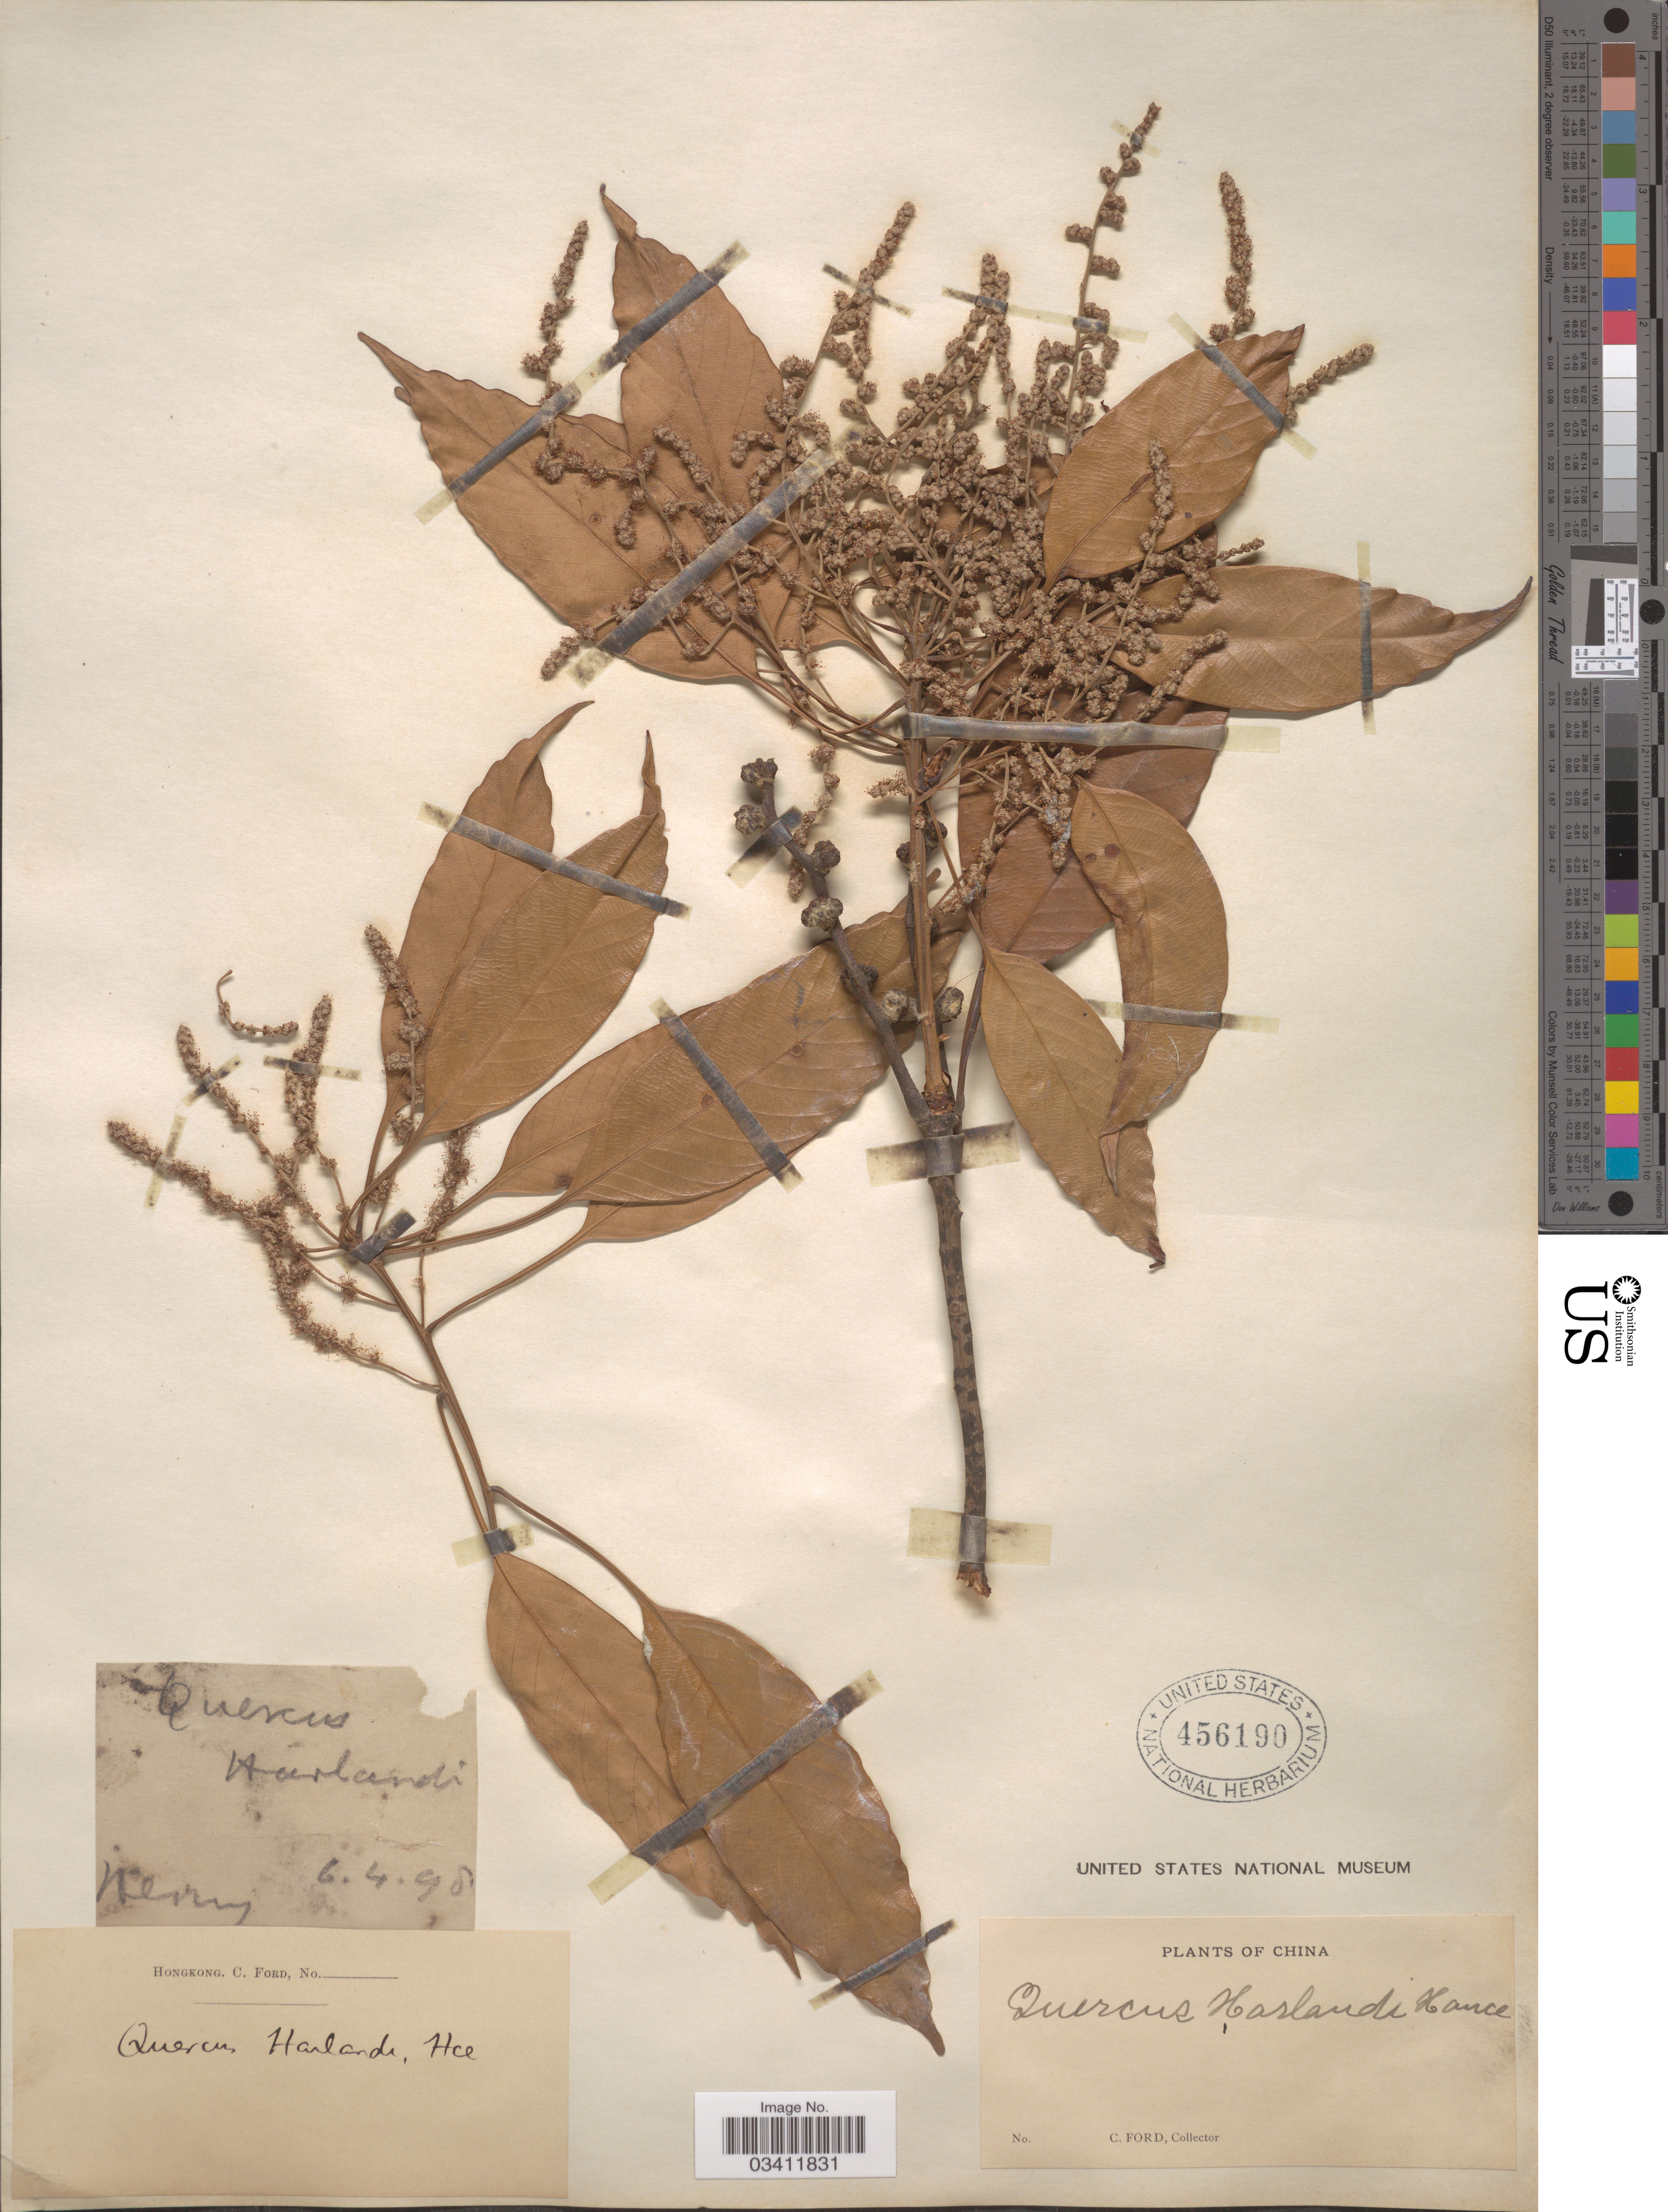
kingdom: Plantae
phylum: Tracheophyta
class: Magnoliopsida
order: Fagales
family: Fagaceae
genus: Quercus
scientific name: Quercus harlandii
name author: Hance ex Walp.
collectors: C. Ford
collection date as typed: Transcribed d/m/y: 6/4/98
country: China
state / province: Hong Kong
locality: Nevry [interpreted].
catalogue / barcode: US 456190